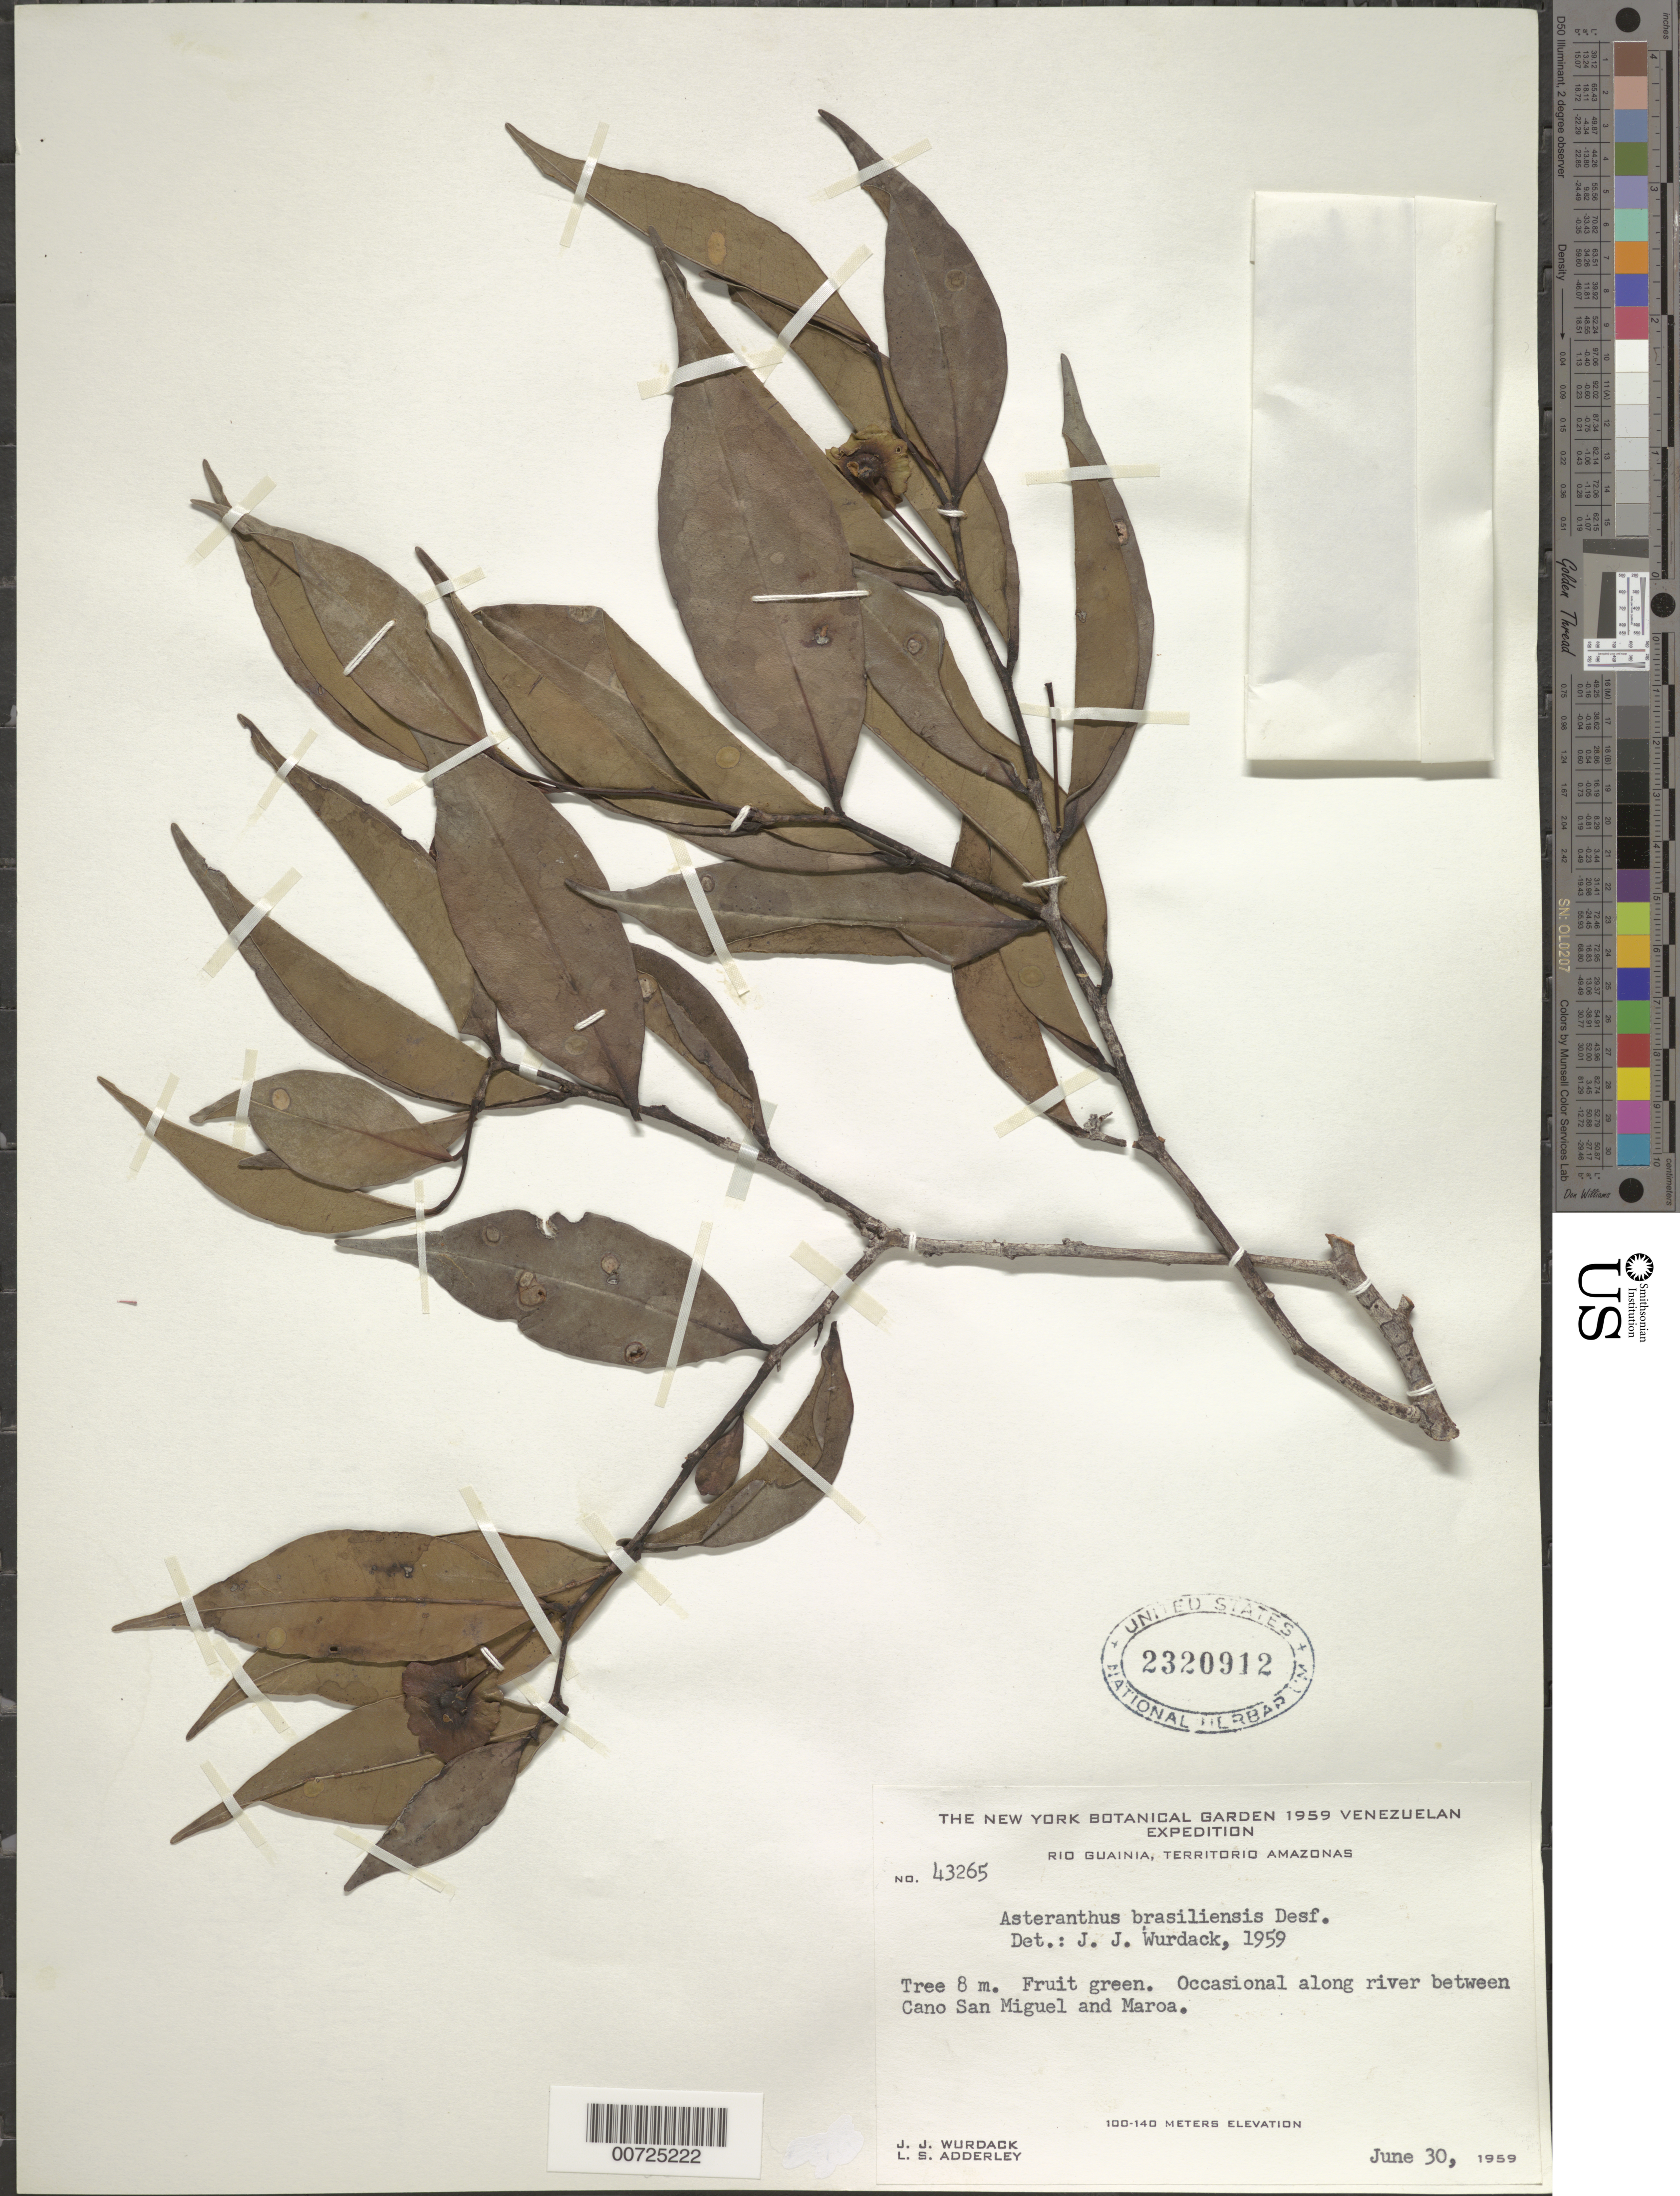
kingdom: Plantae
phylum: Tracheophyta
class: Magnoliopsida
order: Ericales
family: Lecythidaceae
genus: Asteranthos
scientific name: Asteranthos brasiliensis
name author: Desf.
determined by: Wurdack, John J., (US), US (UNITED STATES)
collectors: J. J. Wurdack & L. S. Adderley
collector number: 43265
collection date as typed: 30-Jun-59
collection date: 1959-06-30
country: Venezuela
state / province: Amazonas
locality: Río Guainia, between Caño San Miguel and Maroa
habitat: Along river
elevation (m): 100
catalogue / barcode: US 2320912